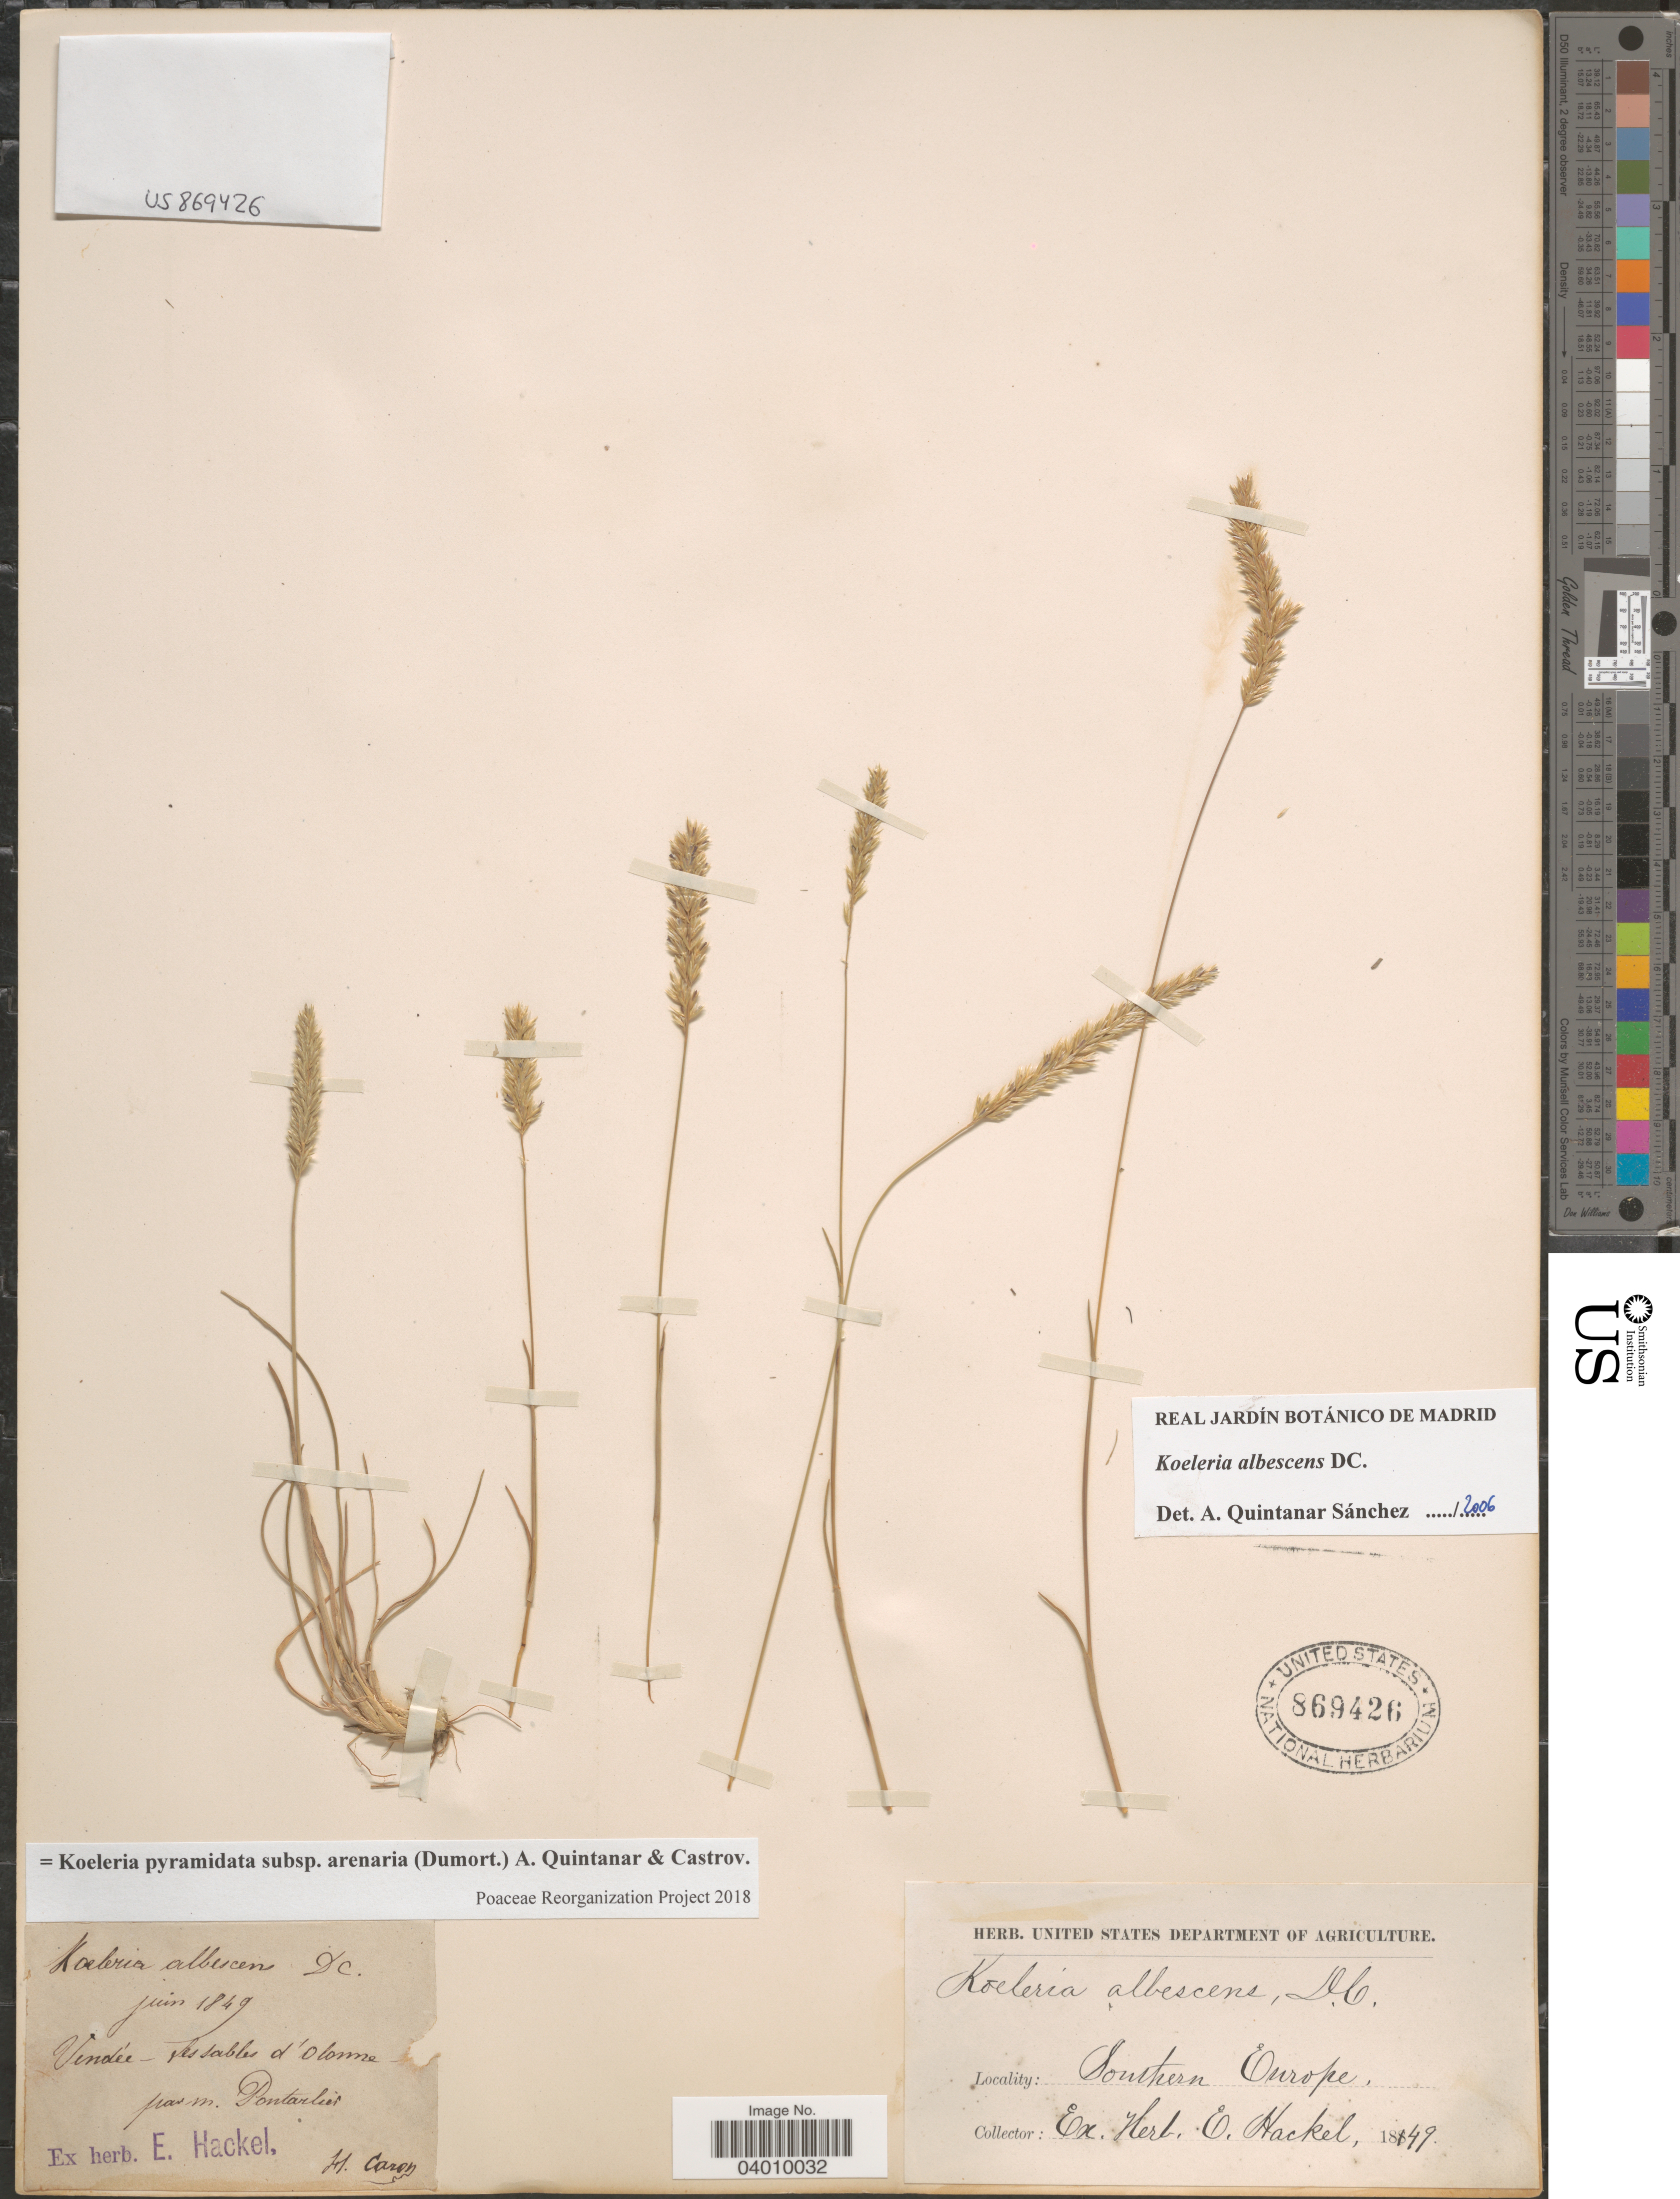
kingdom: Plantae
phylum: Tracheophyta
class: Liliopsida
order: Poales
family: Poaceae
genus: Koeleria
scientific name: Koeleria pyramidata subsp. arenaria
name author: (Dumort.) Castrov. & Quintanar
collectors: H. Caron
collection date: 1849-06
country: France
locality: Southern Europe. Vendée - Les sables d' Olonne par m. Pontarlier.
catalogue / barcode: US 869426